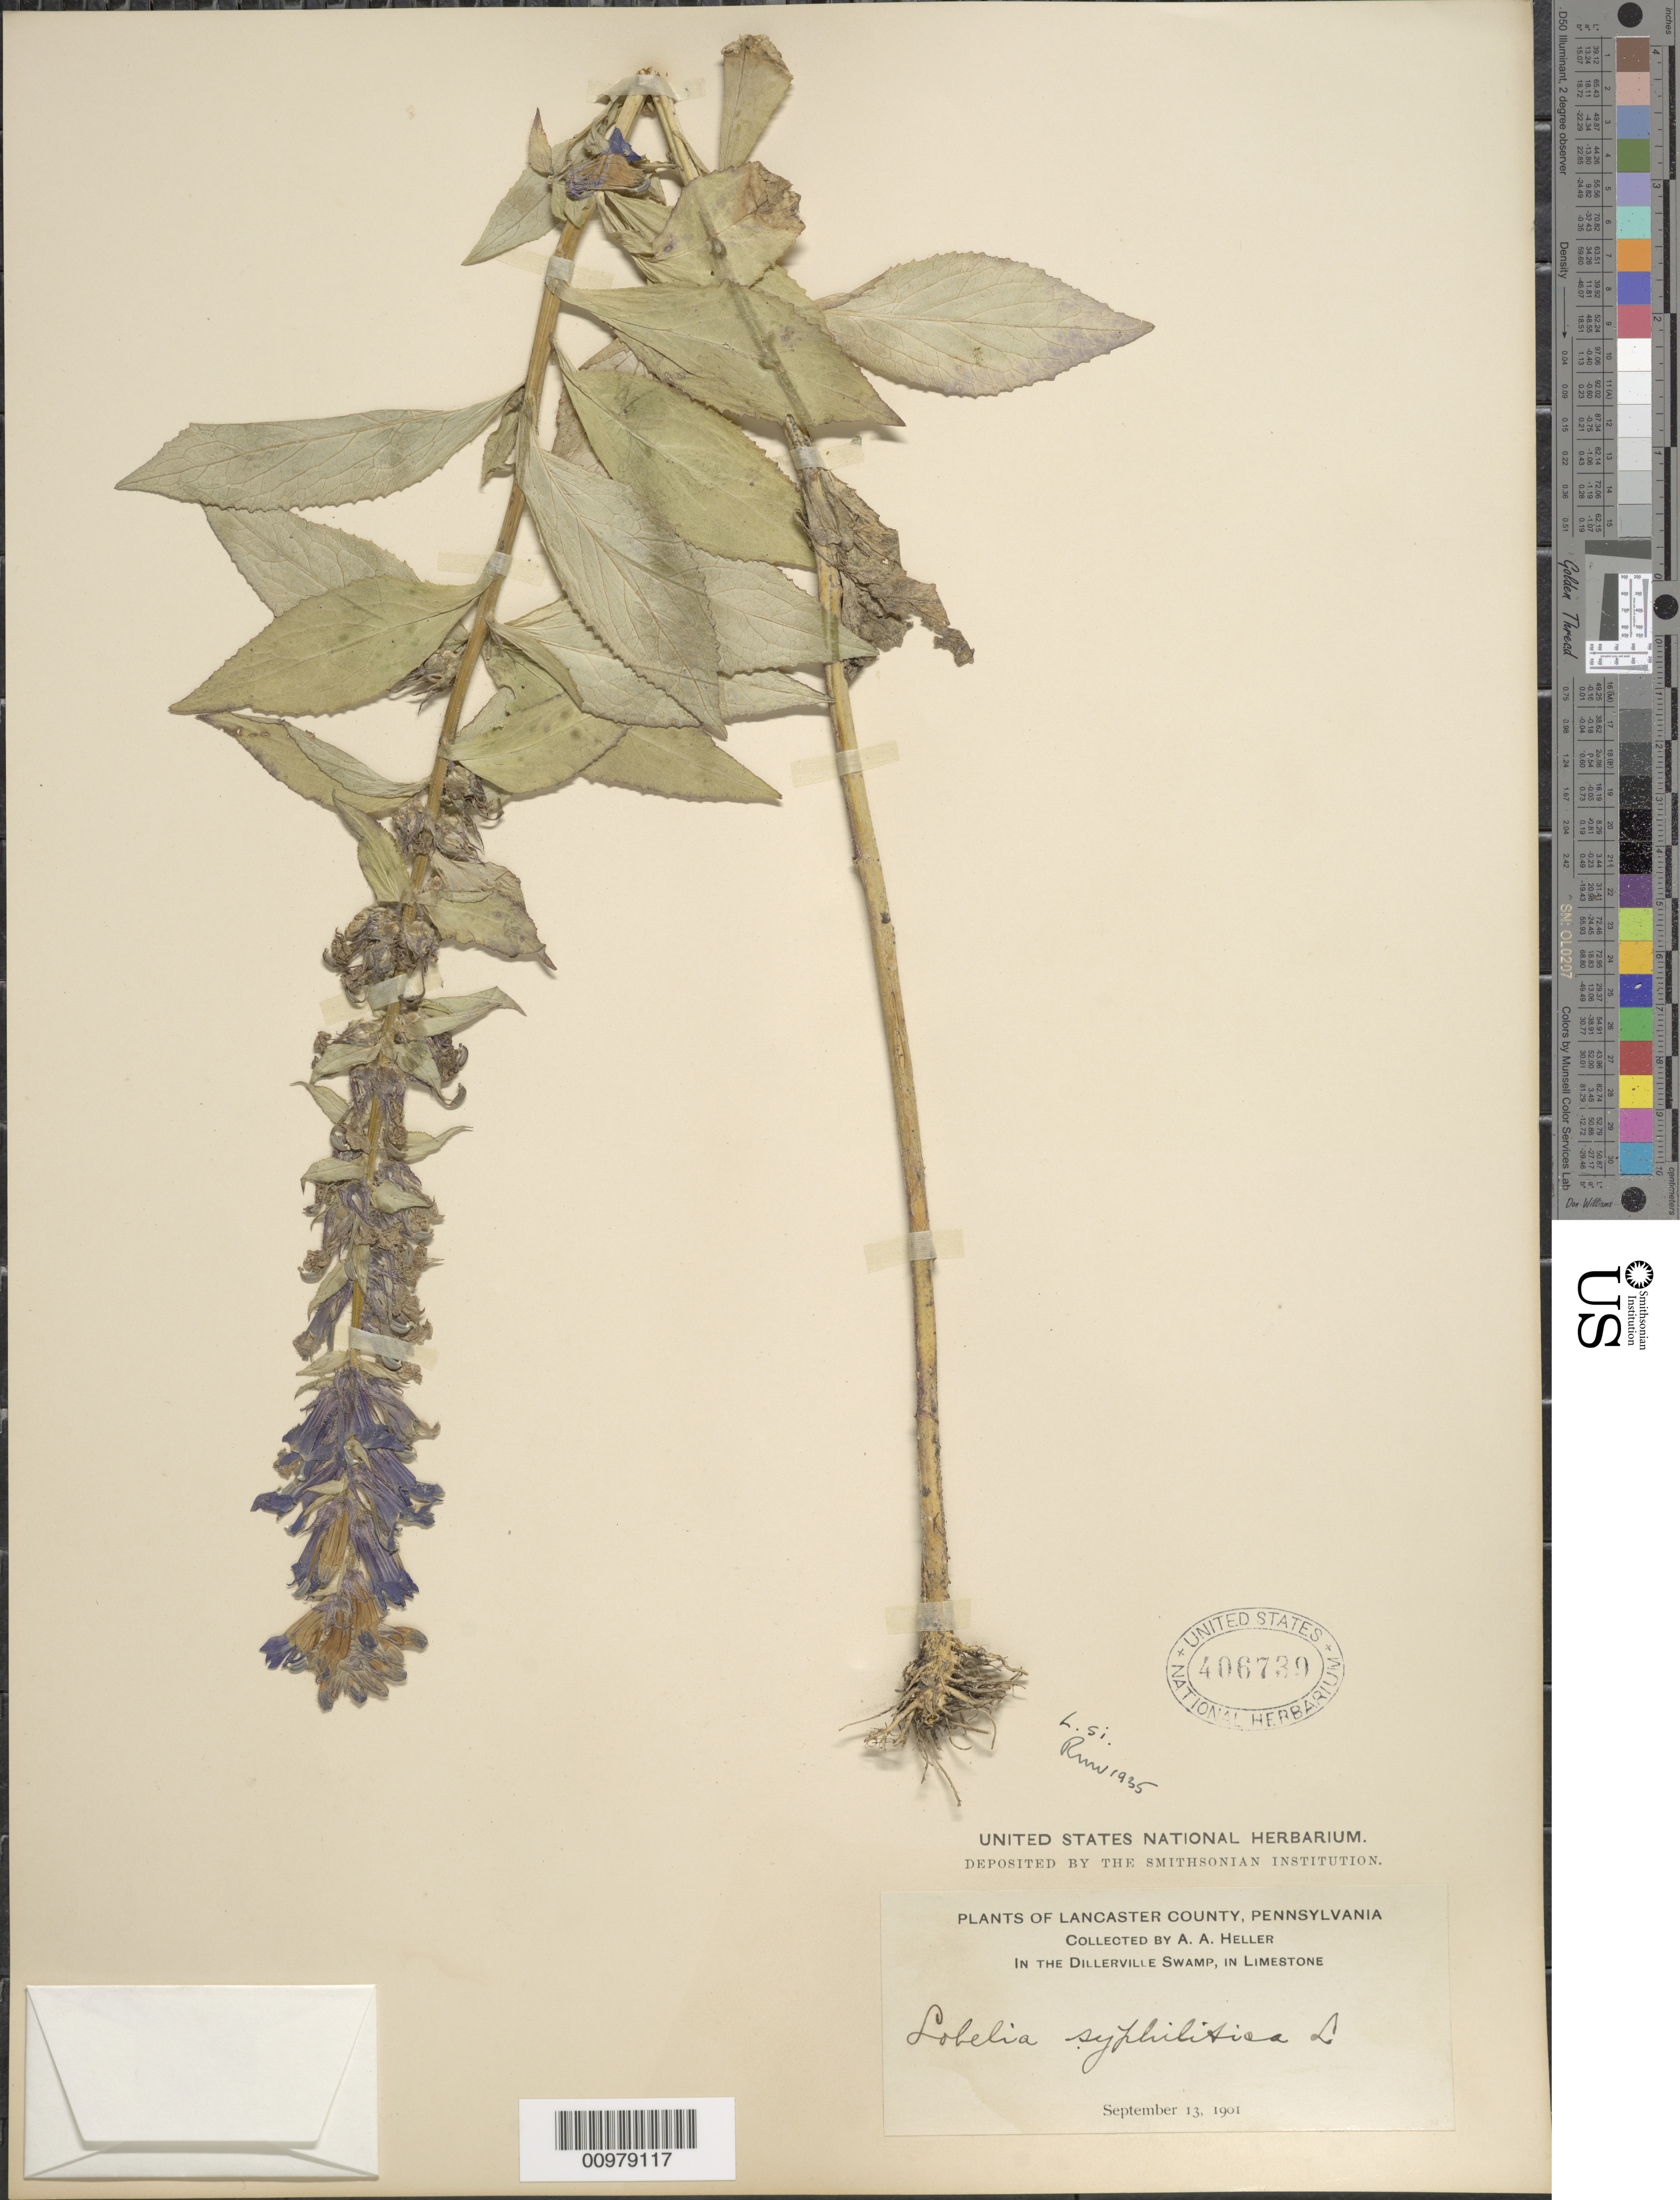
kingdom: Plantae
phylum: Tracheophyta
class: Magnoliopsida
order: Asterales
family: Campanulaceae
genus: Lobelia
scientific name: Lobelia siphilitica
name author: L.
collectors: A. A. Heller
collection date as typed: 13 Sep 1901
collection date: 1901-09-13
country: United States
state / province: Pennsylvania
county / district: Lancaster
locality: Dillerville Swamp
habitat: swamp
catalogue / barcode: US 406739